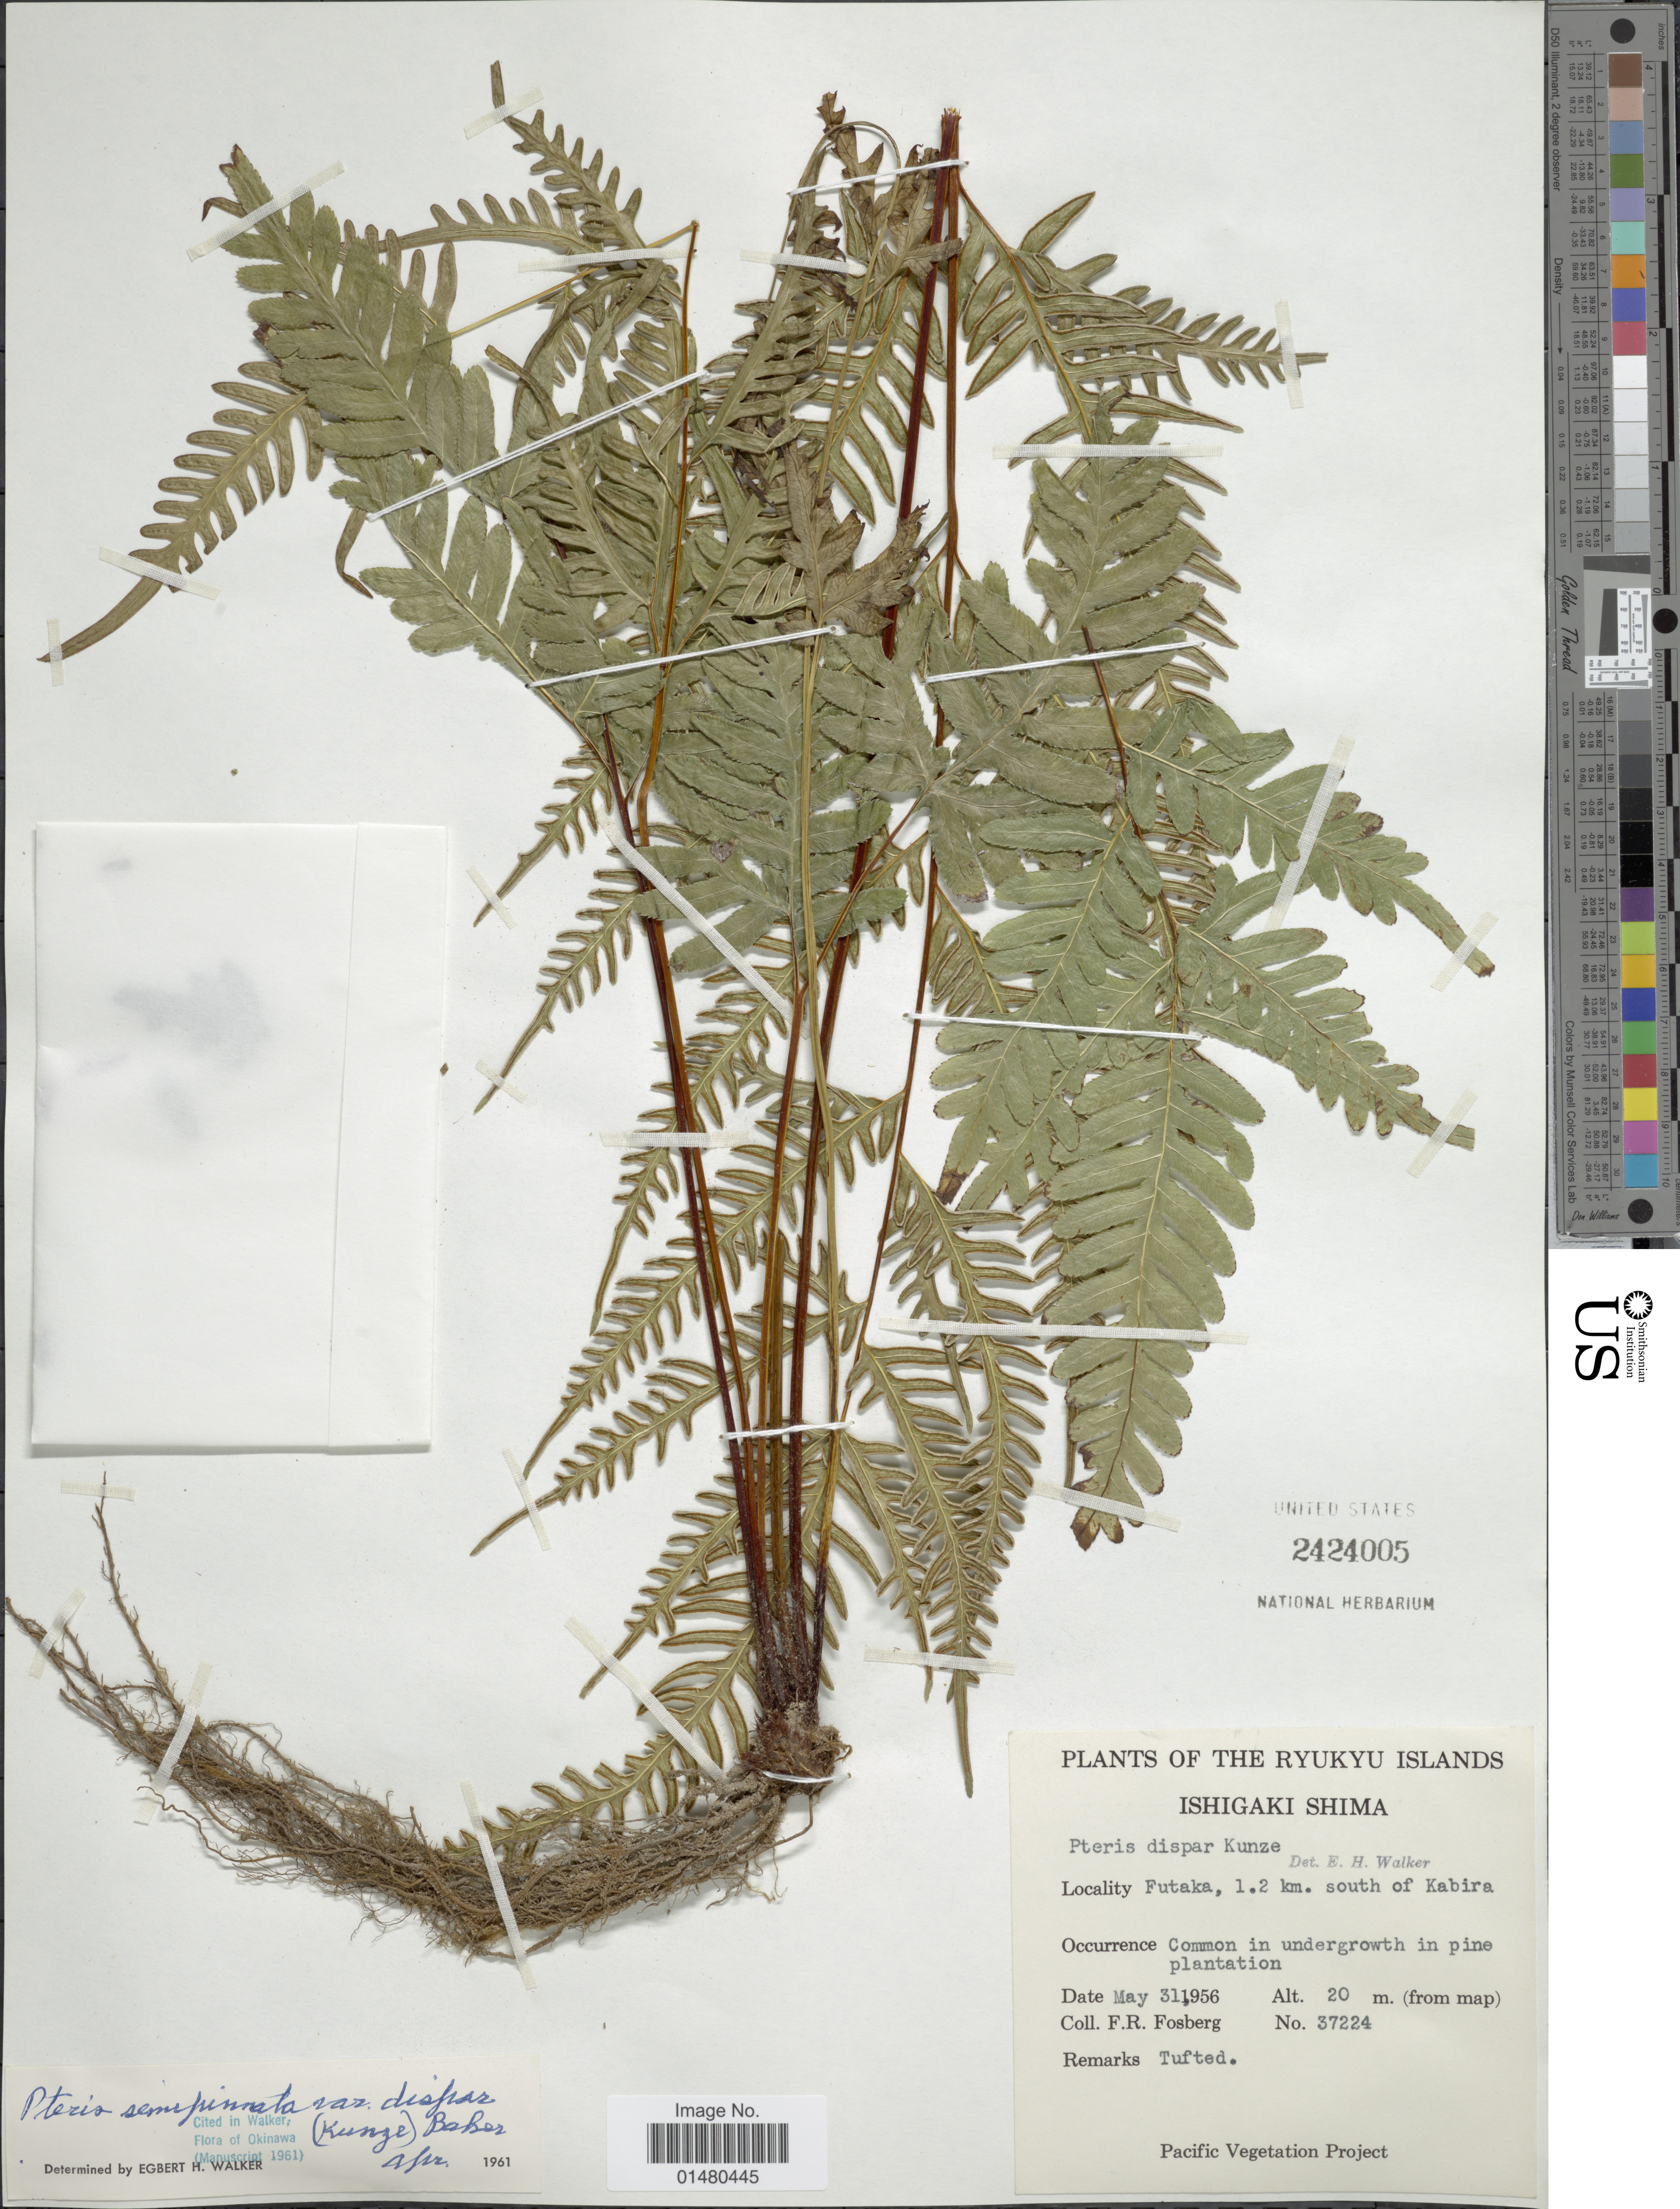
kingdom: Plantae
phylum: Tracheophyta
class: Polypodiopsida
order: Polypodiales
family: Pteridaceae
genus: Pteris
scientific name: Pteris dispar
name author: Kunze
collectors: F. R. Fosberg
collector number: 37224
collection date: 1956-05-31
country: Japan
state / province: Okinawa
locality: The Ryulyu Islands, Ishigaki Shima, Futaka, 1.2 km. south of Kabira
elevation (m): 20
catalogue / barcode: US 2424005